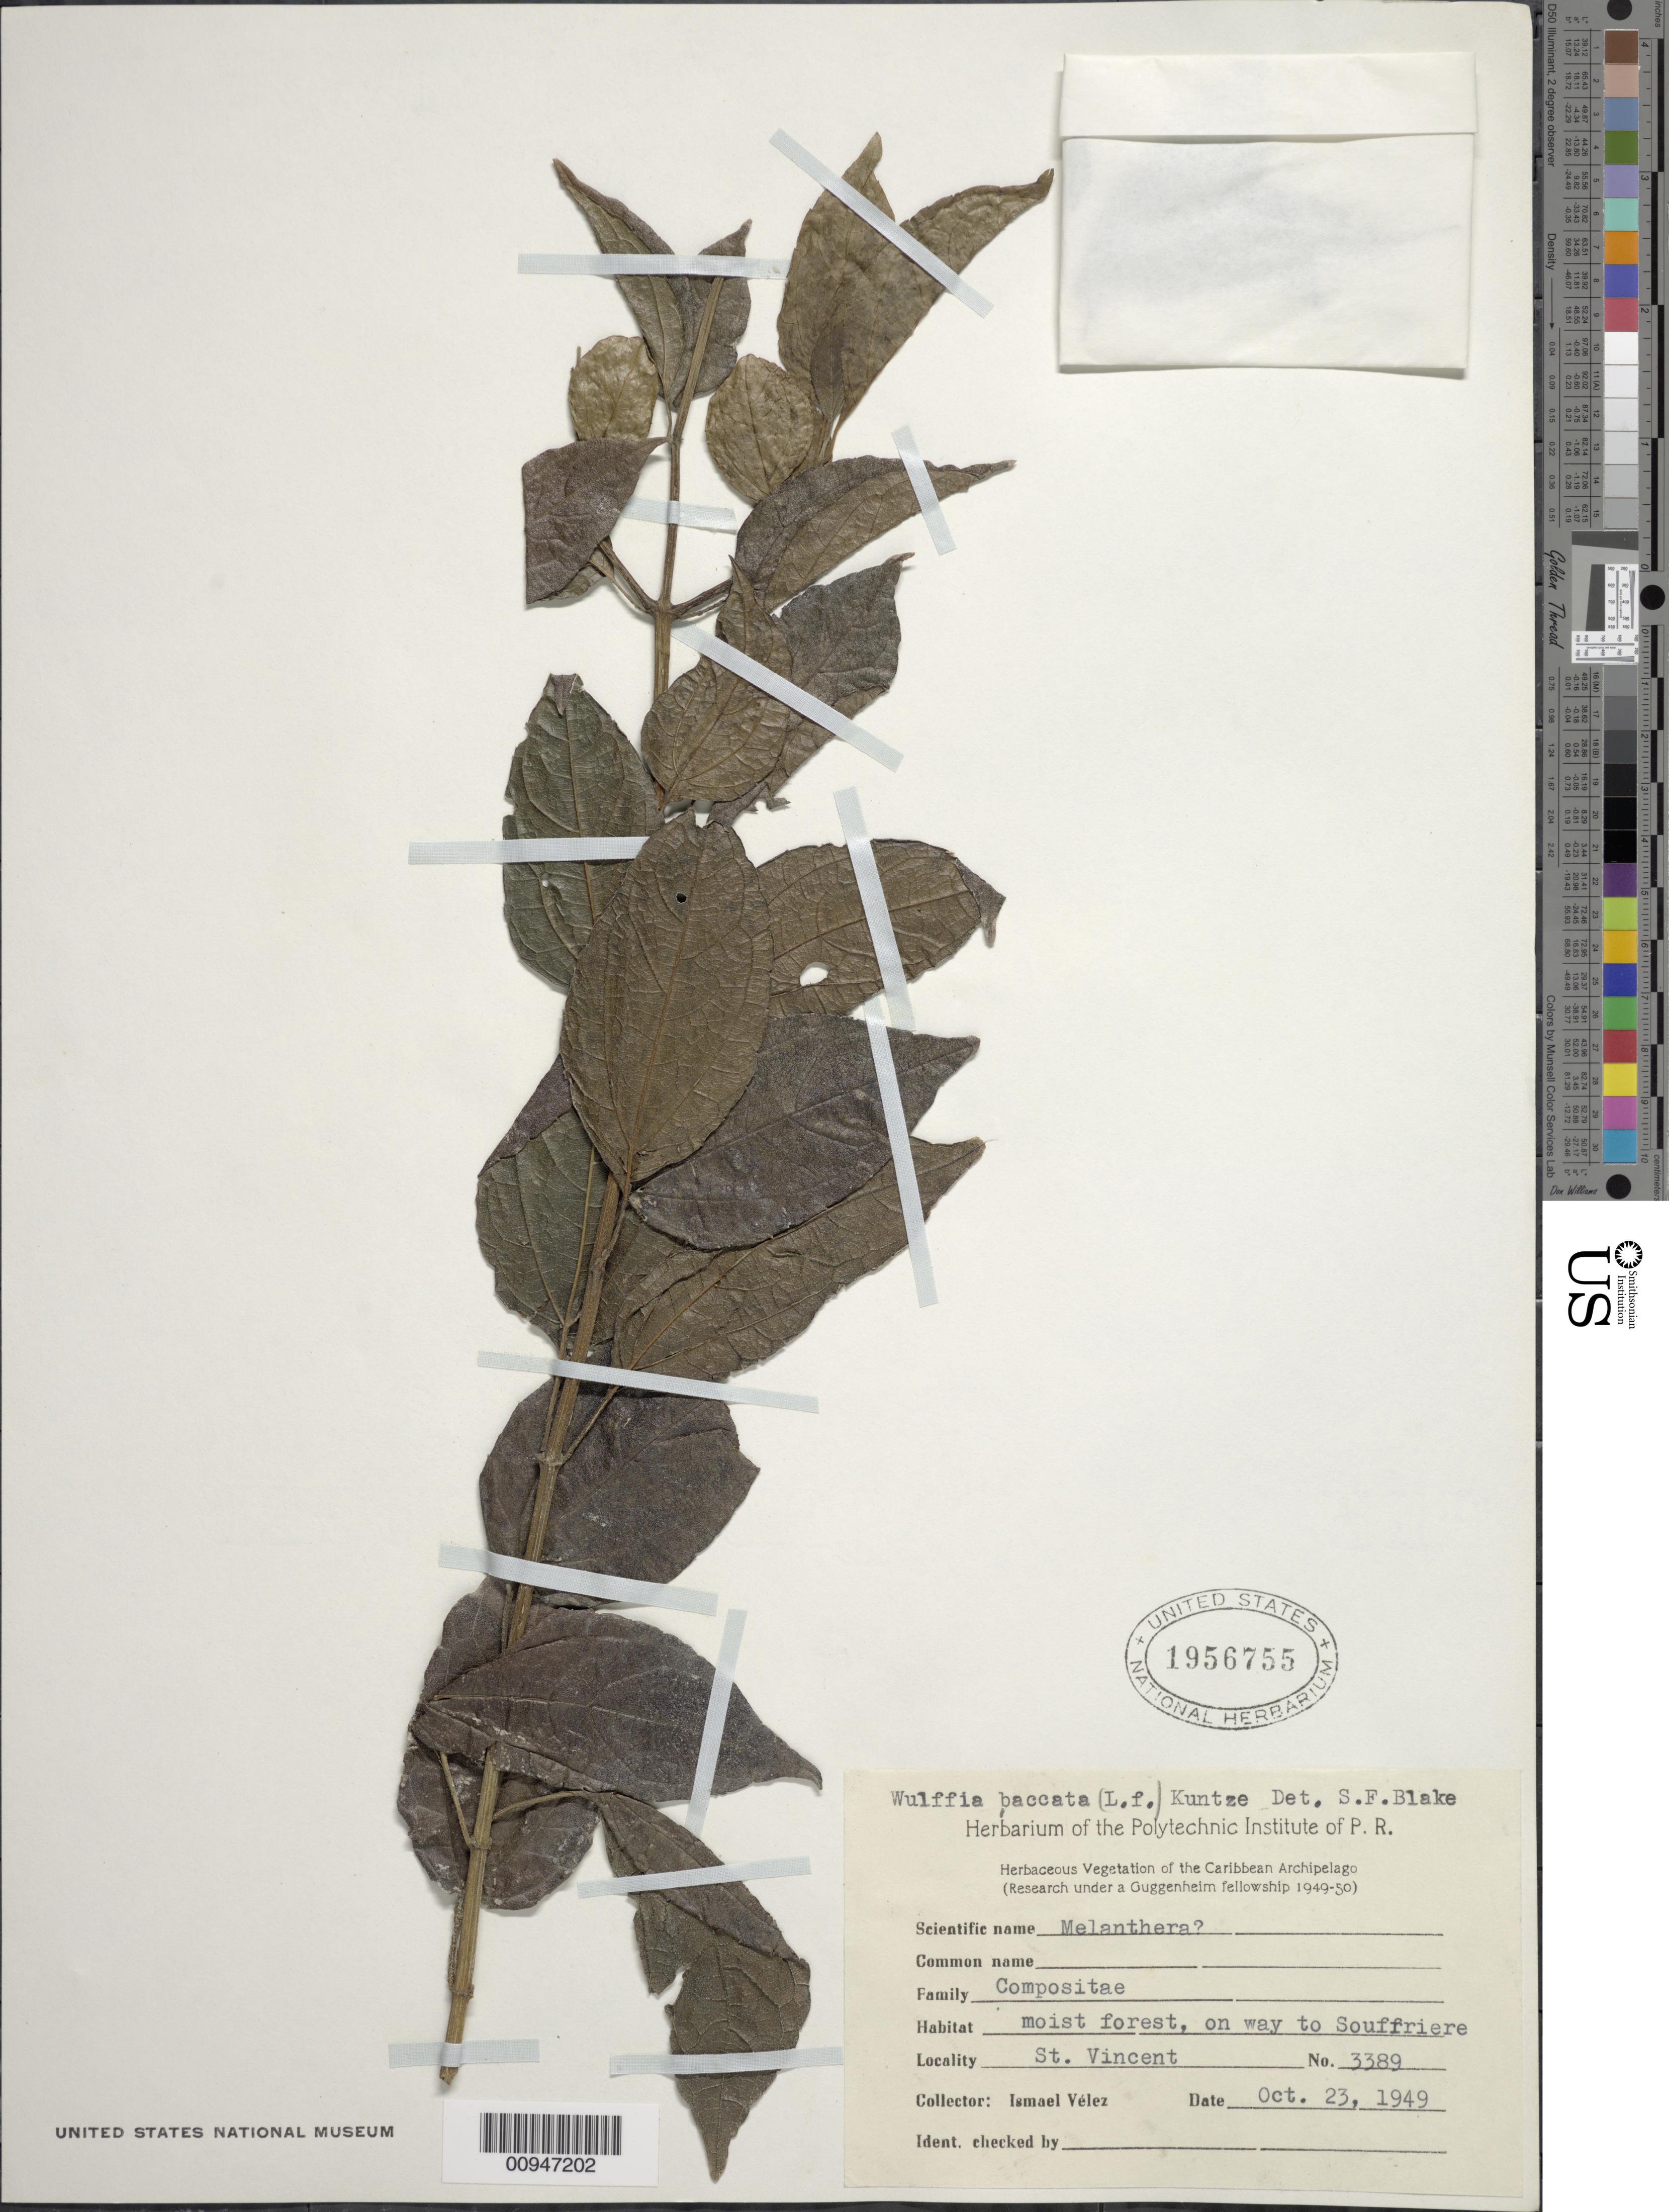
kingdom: Plantae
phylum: Tracheophyta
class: Magnoliopsida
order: Asterales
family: Asteraceae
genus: Wulffia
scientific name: Wulffia baccata var. baccata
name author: (L.) Kuntze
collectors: I. Velez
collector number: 3389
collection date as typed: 23 Oct 1949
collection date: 1949-10-23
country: St. Vincent - Grenadines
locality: On way to Souffriere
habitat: Moist forest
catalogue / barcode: US 1956755